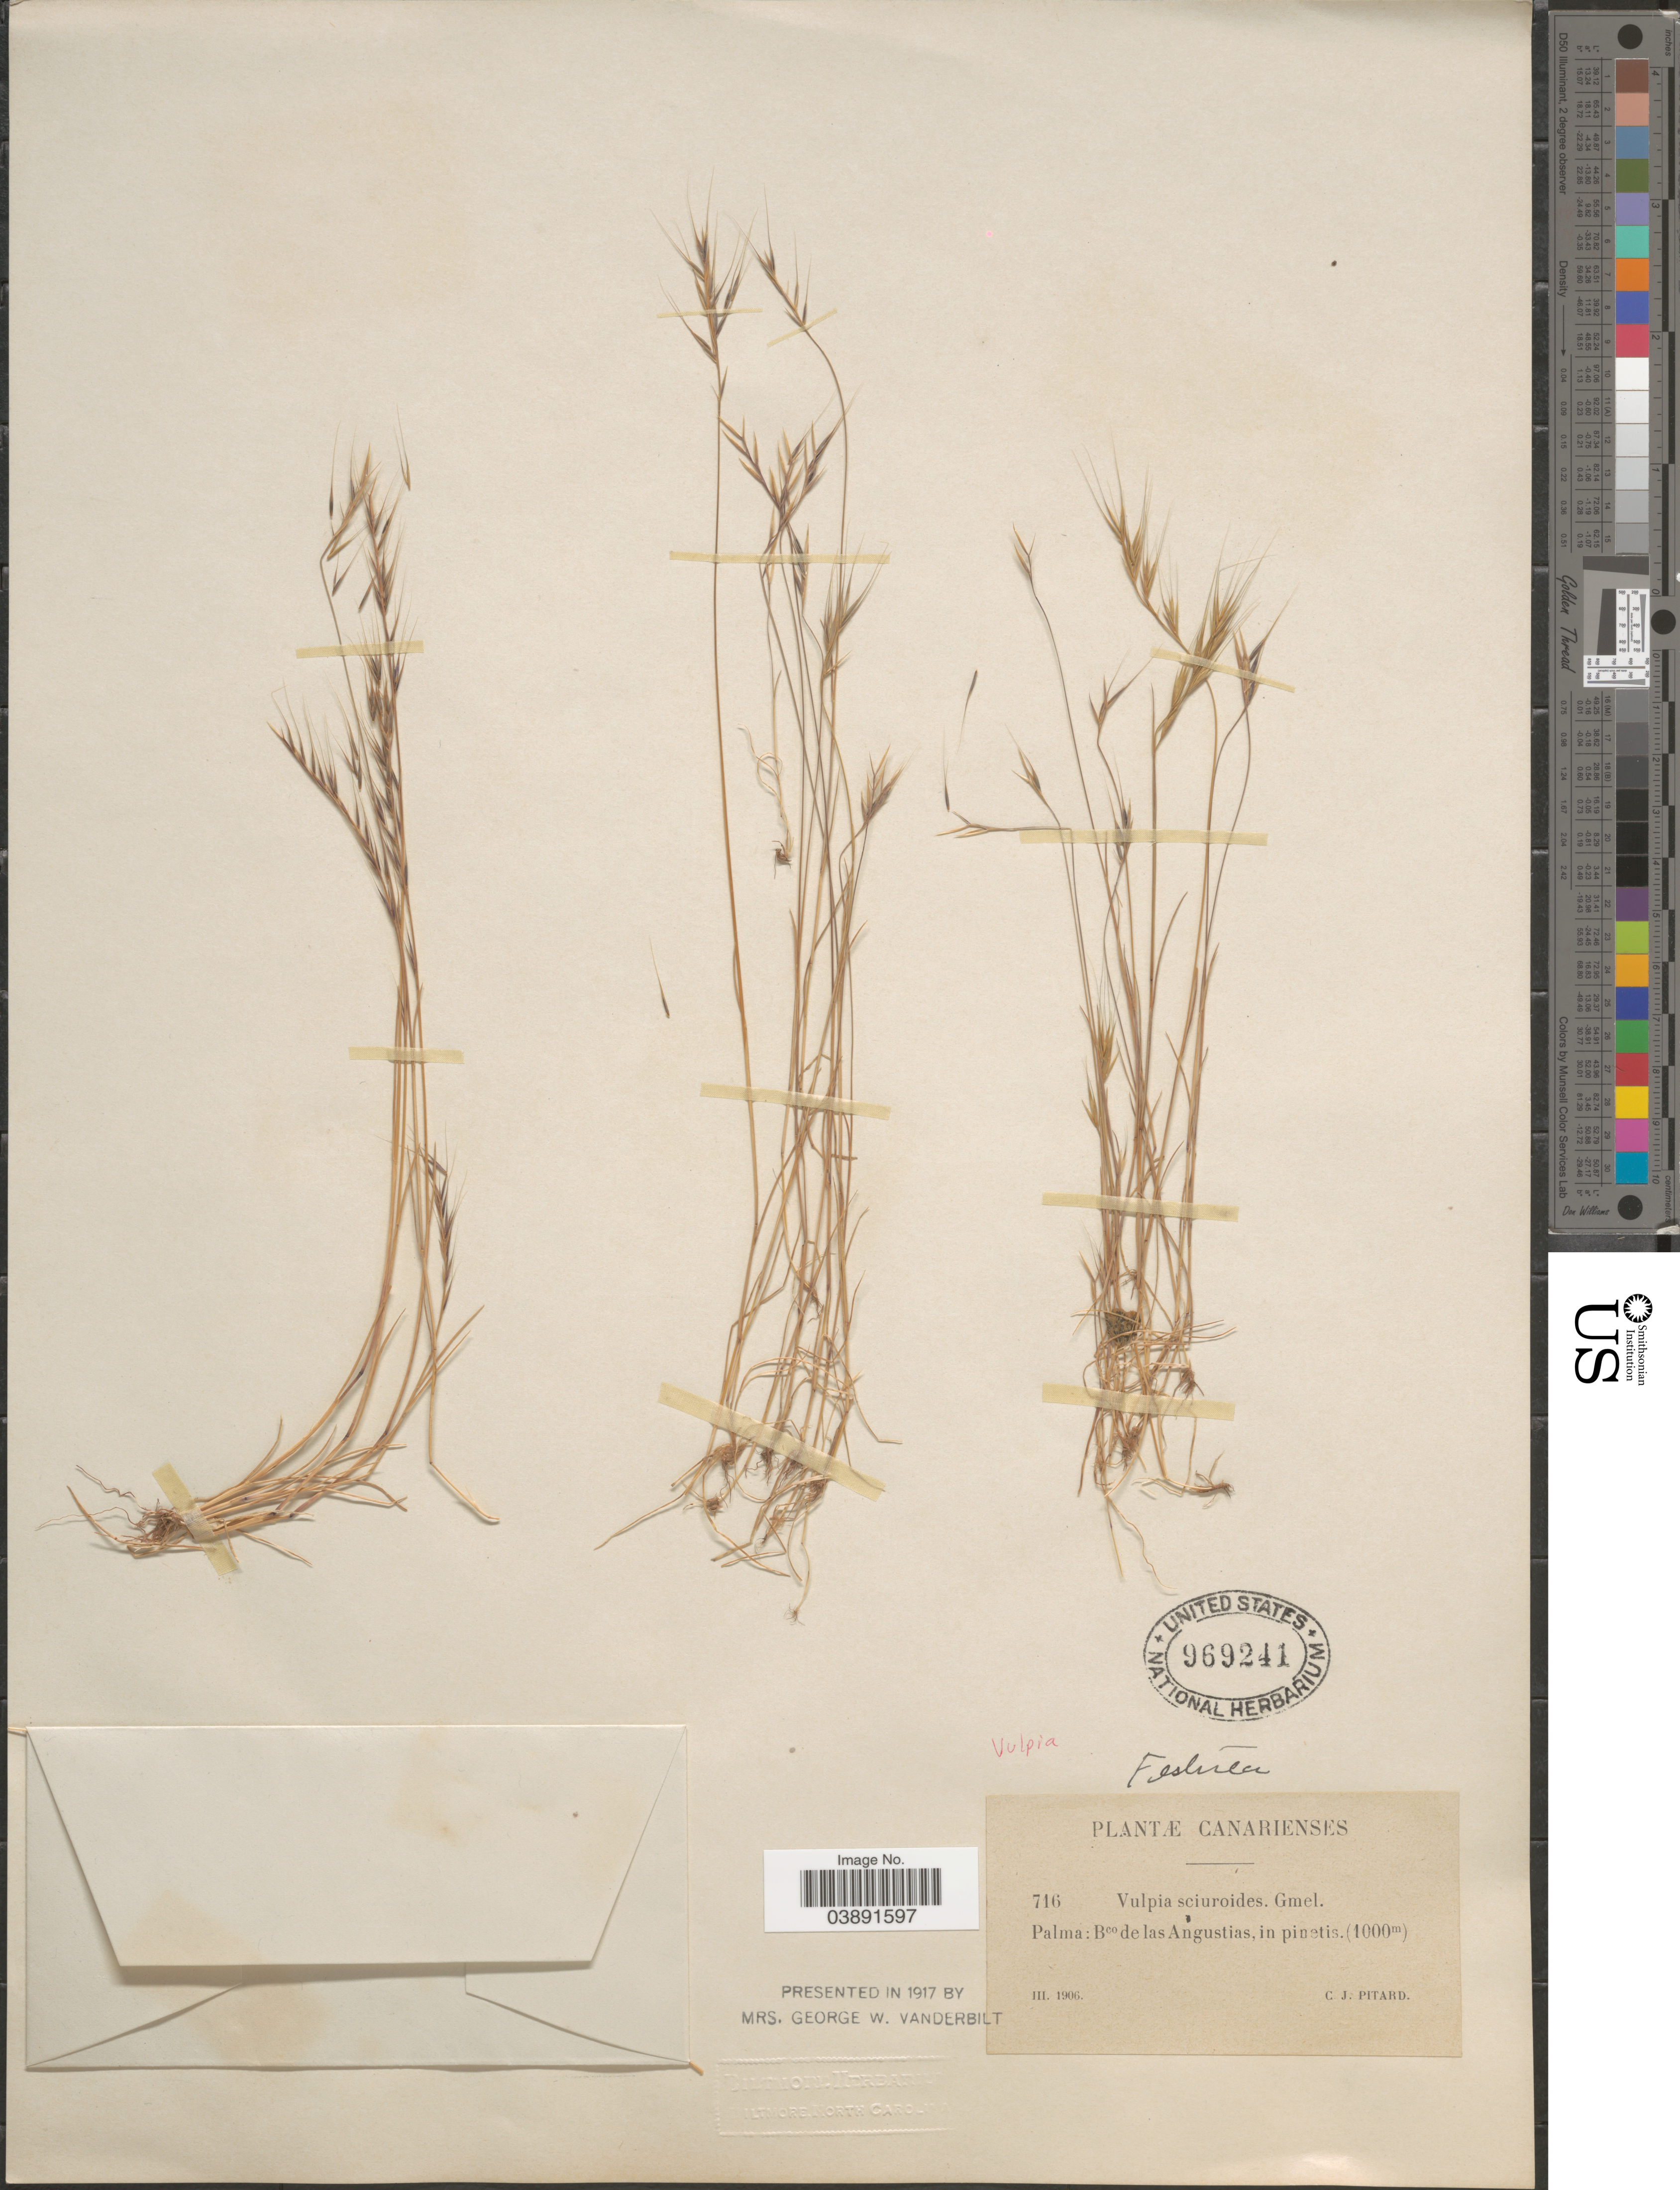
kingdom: Plantae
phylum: Tracheophyta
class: Liliopsida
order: Poales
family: Poaceae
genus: Festuca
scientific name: Festuca sp.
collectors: C. Pitard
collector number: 716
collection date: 1906-03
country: Spain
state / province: Canarias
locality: Palma: Bco de las Angustias, in pinetis.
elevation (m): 1000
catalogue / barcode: US 969241